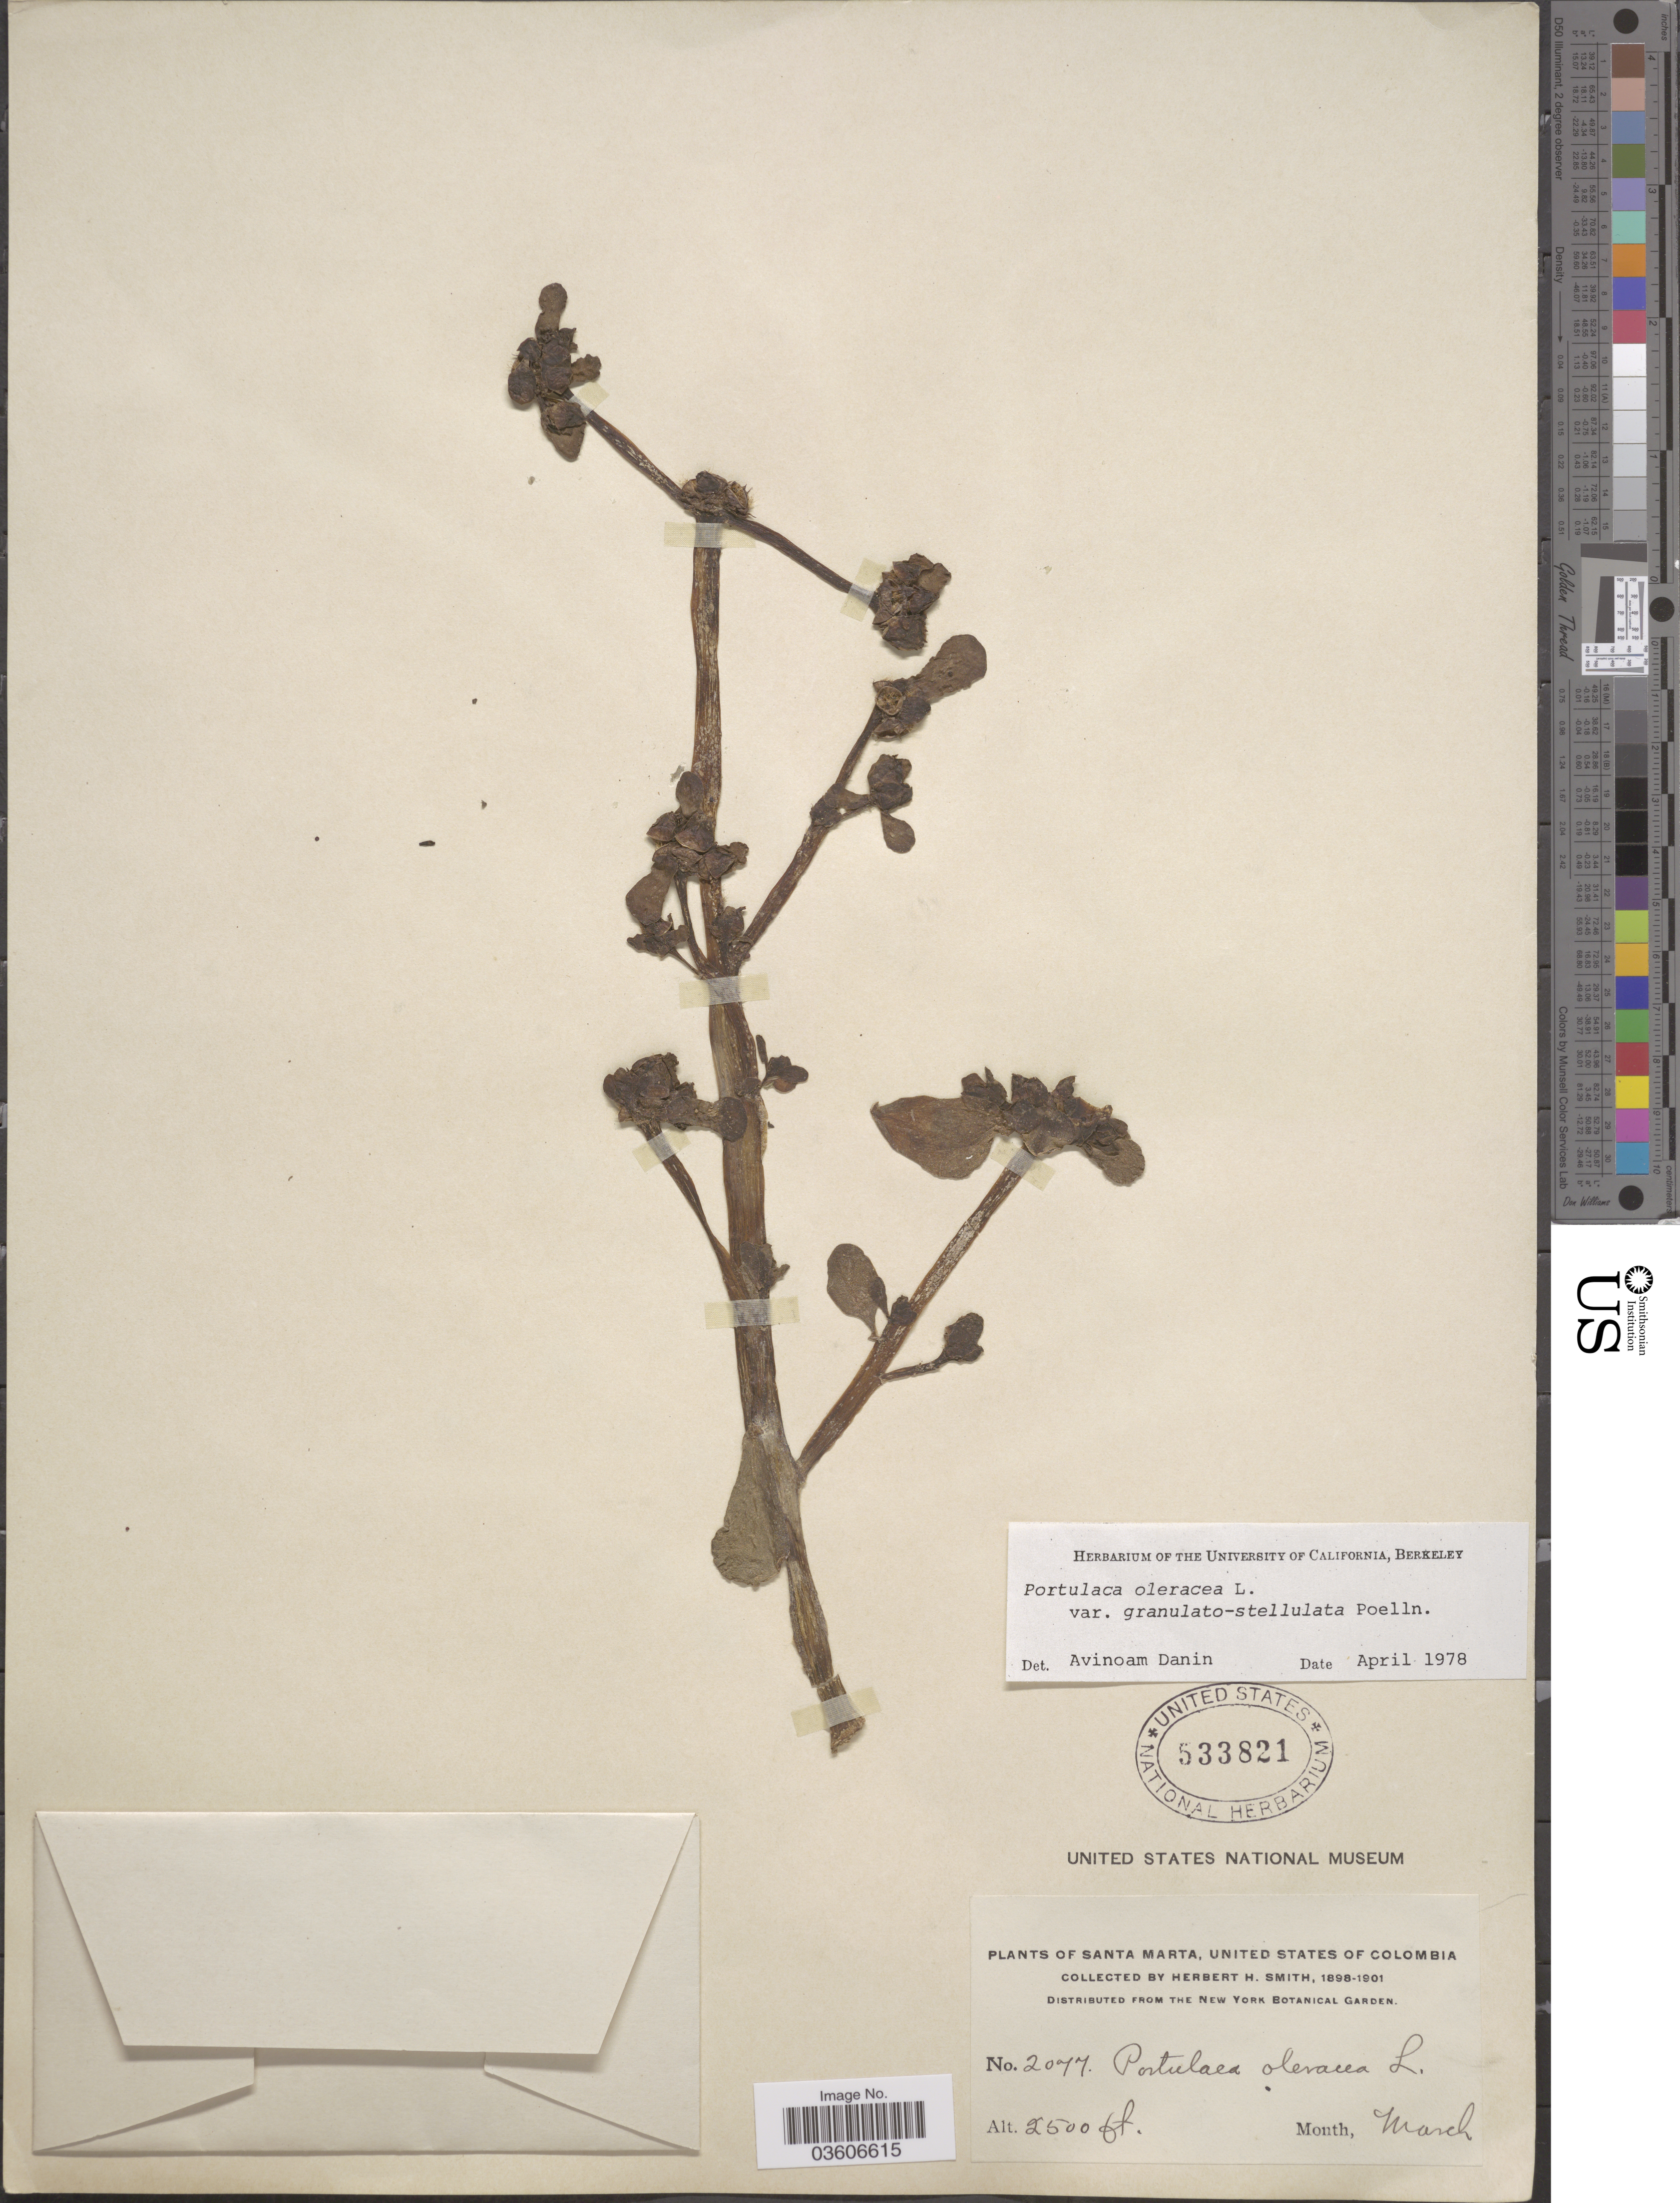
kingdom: Plantae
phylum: Tracheophyta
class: Magnoliopsida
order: Caryophyllales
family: Portulacaceae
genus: Portulaca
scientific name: Portulaca oleracea var. granulatostellulata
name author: Poelln.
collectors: Herbert H. Smith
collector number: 2077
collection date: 1898-03/1901-03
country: Colombia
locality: Santa Marta, United States of Colombia.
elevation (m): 762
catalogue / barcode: US 533821